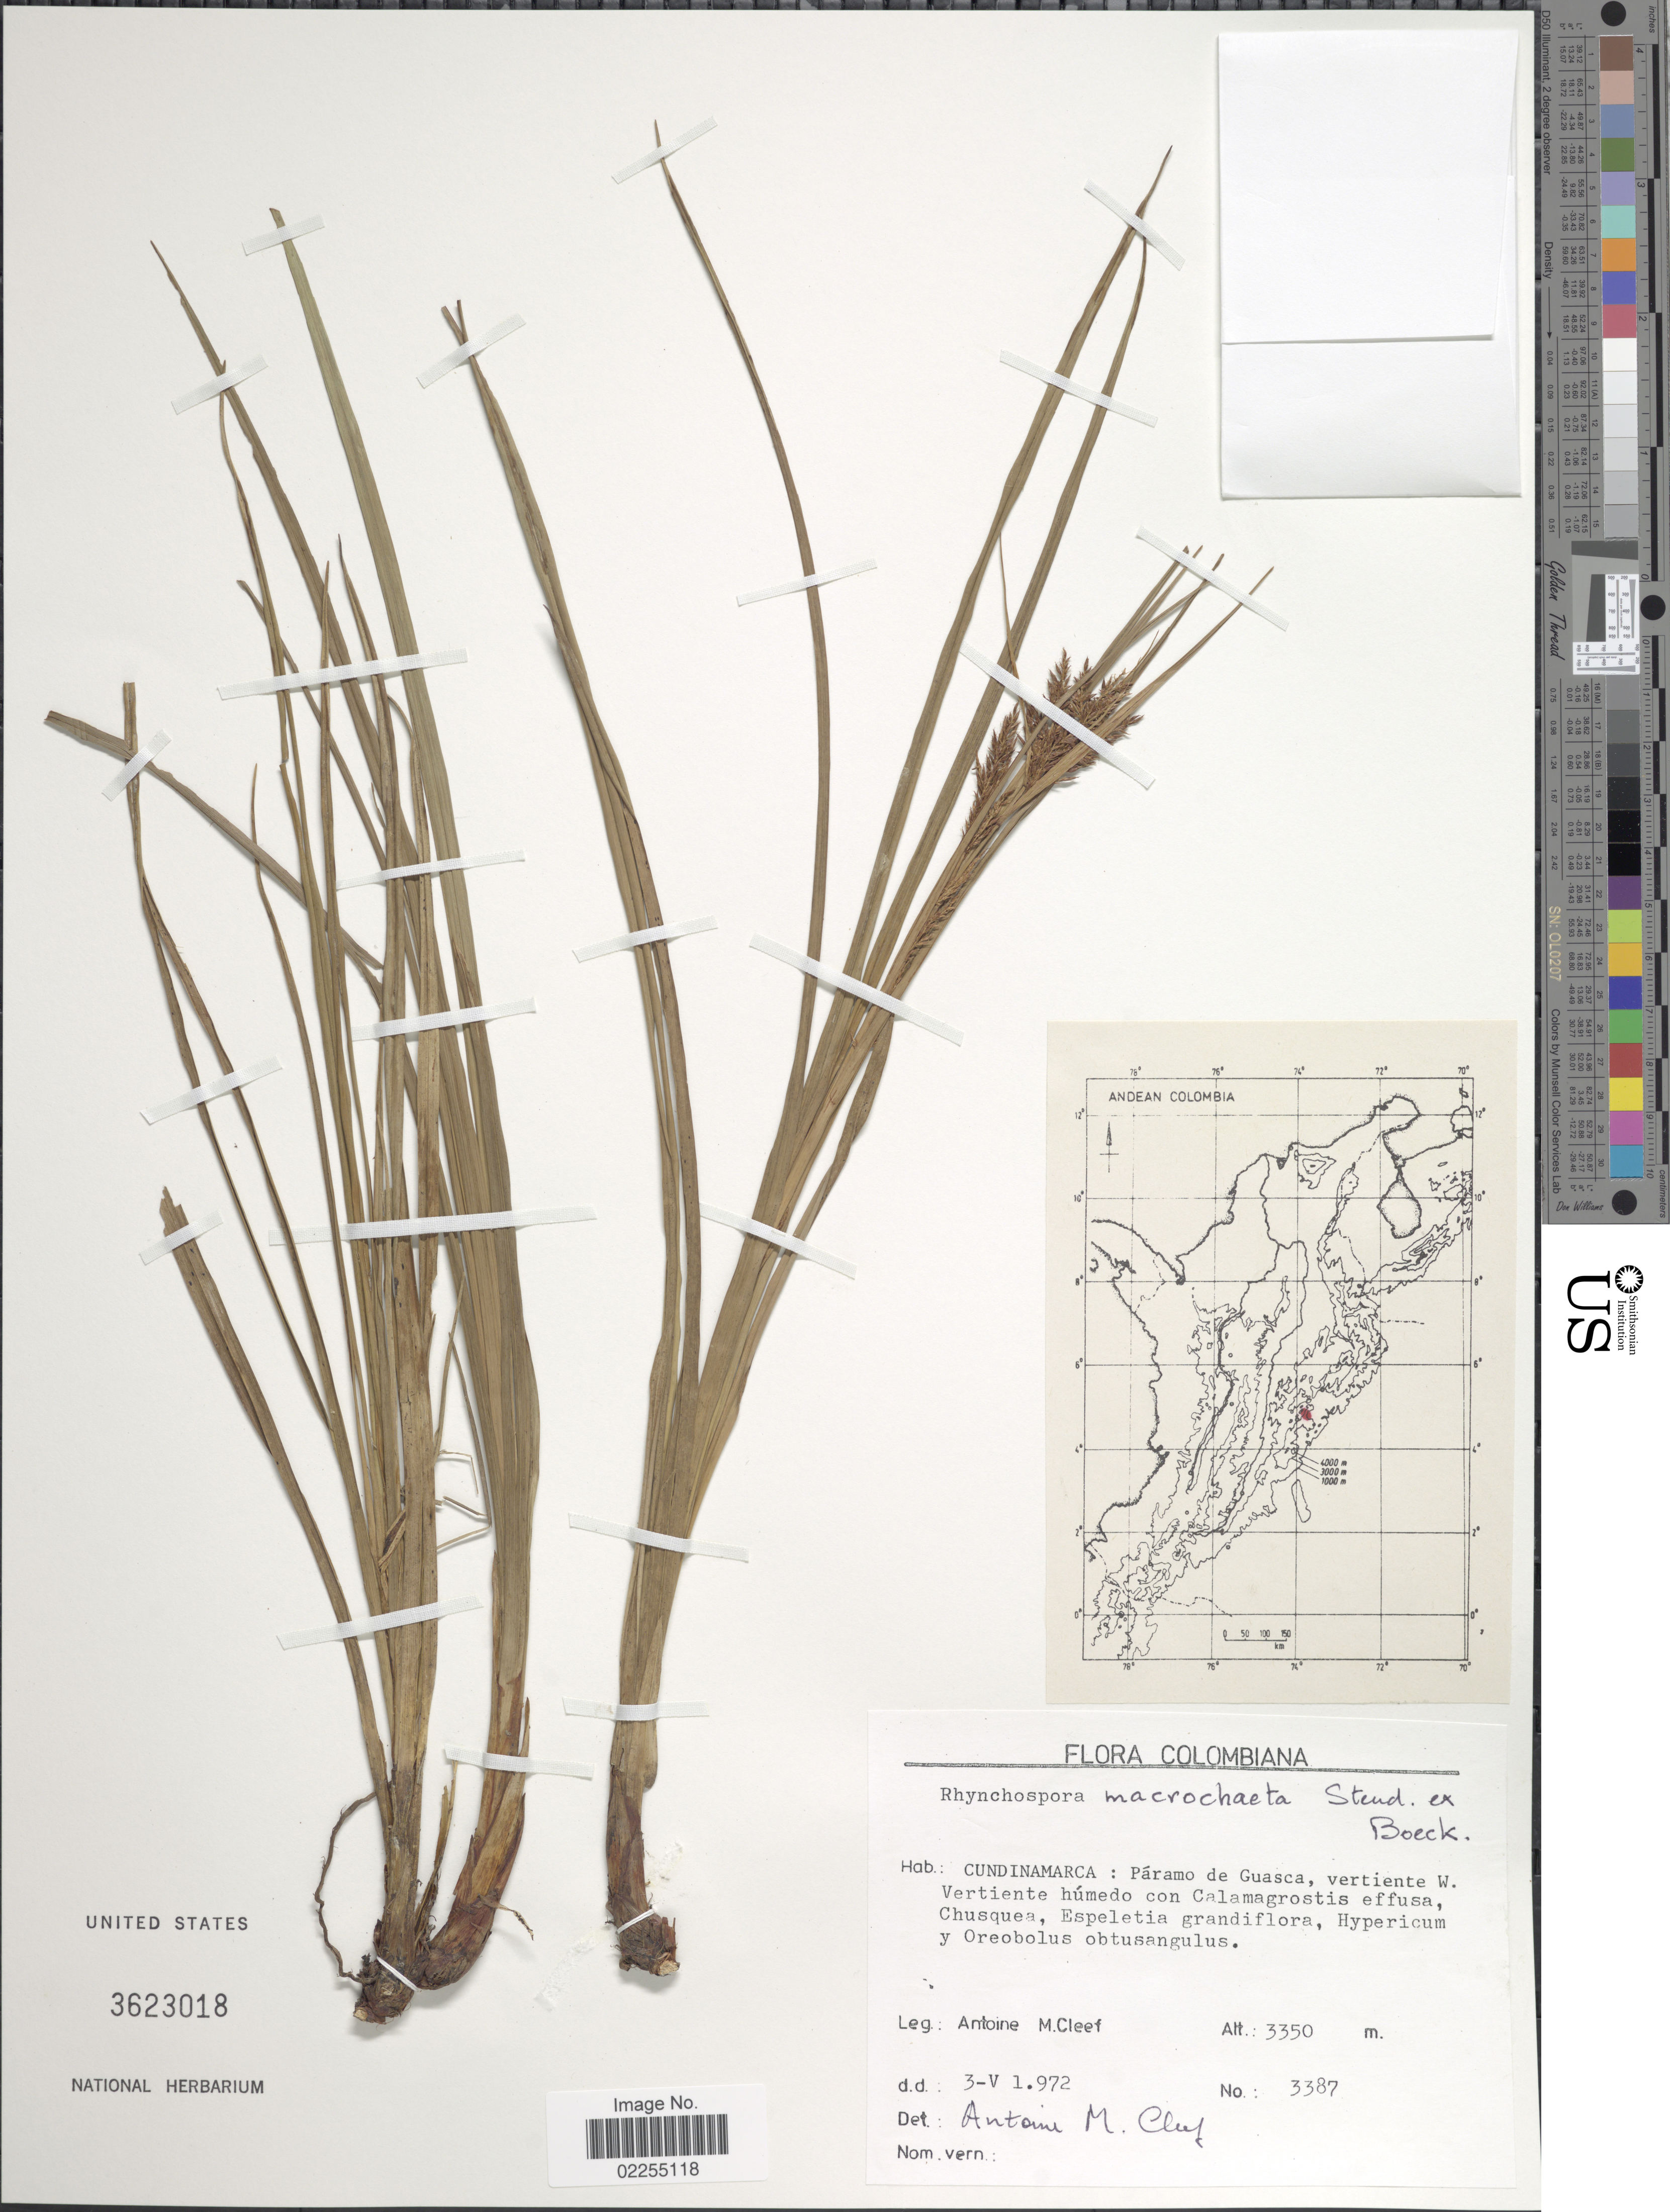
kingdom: Plantae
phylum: Tracheophyta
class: Liliopsida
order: Poales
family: Cyperaceae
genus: Rhynchospora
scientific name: Rhynchospora macrochaeta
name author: Steud. ex Boeckeler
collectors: A. M. Cleef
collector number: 3387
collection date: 1972-05-03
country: Colombia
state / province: Cundinamarca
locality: Paramo de Guasca, vertiente W. Vertiente humedo con Calamagrostis effusa, Chusquea, Espeletia Grandiflora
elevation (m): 3350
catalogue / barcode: US 3623018